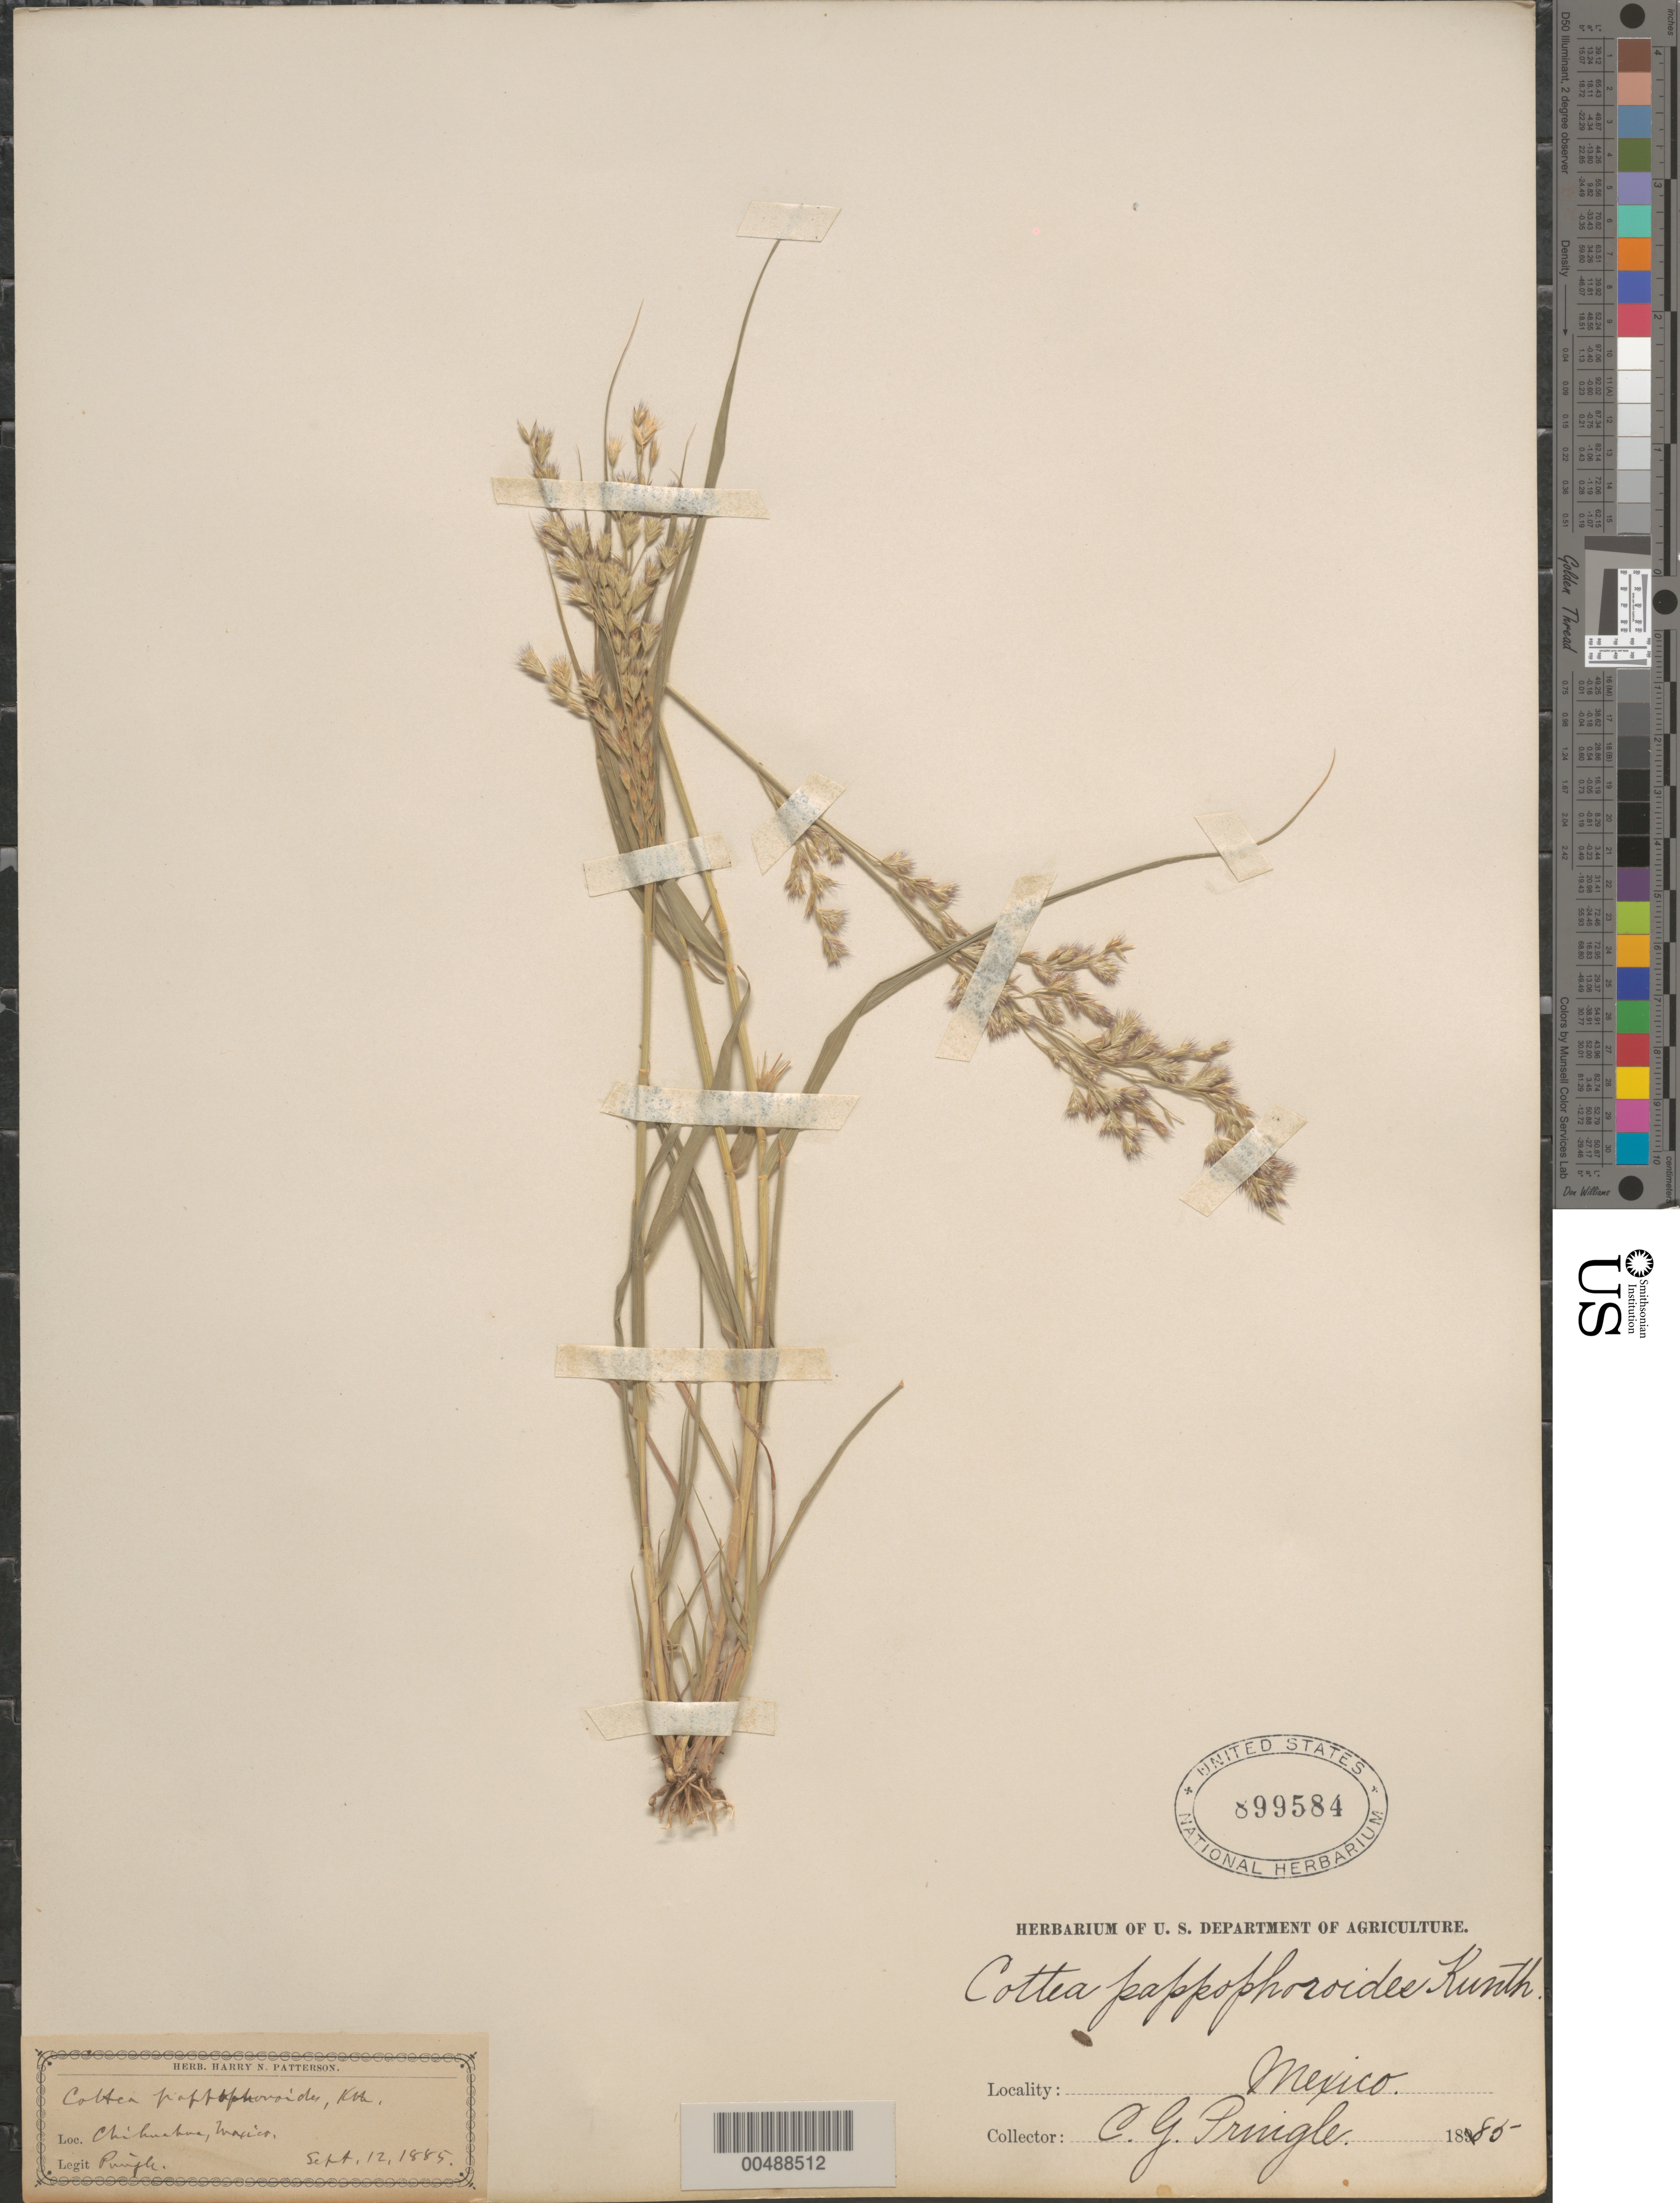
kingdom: Plantae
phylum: Tracheophyta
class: Liliopsida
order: Poales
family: Poaceae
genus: Cottea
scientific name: Cottea pappophoroides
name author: Kunth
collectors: C. G. Pringle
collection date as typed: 12 Sep 1885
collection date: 1885-09-12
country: Mexico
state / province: Chihuahua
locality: Chihuahua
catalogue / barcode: US 899584